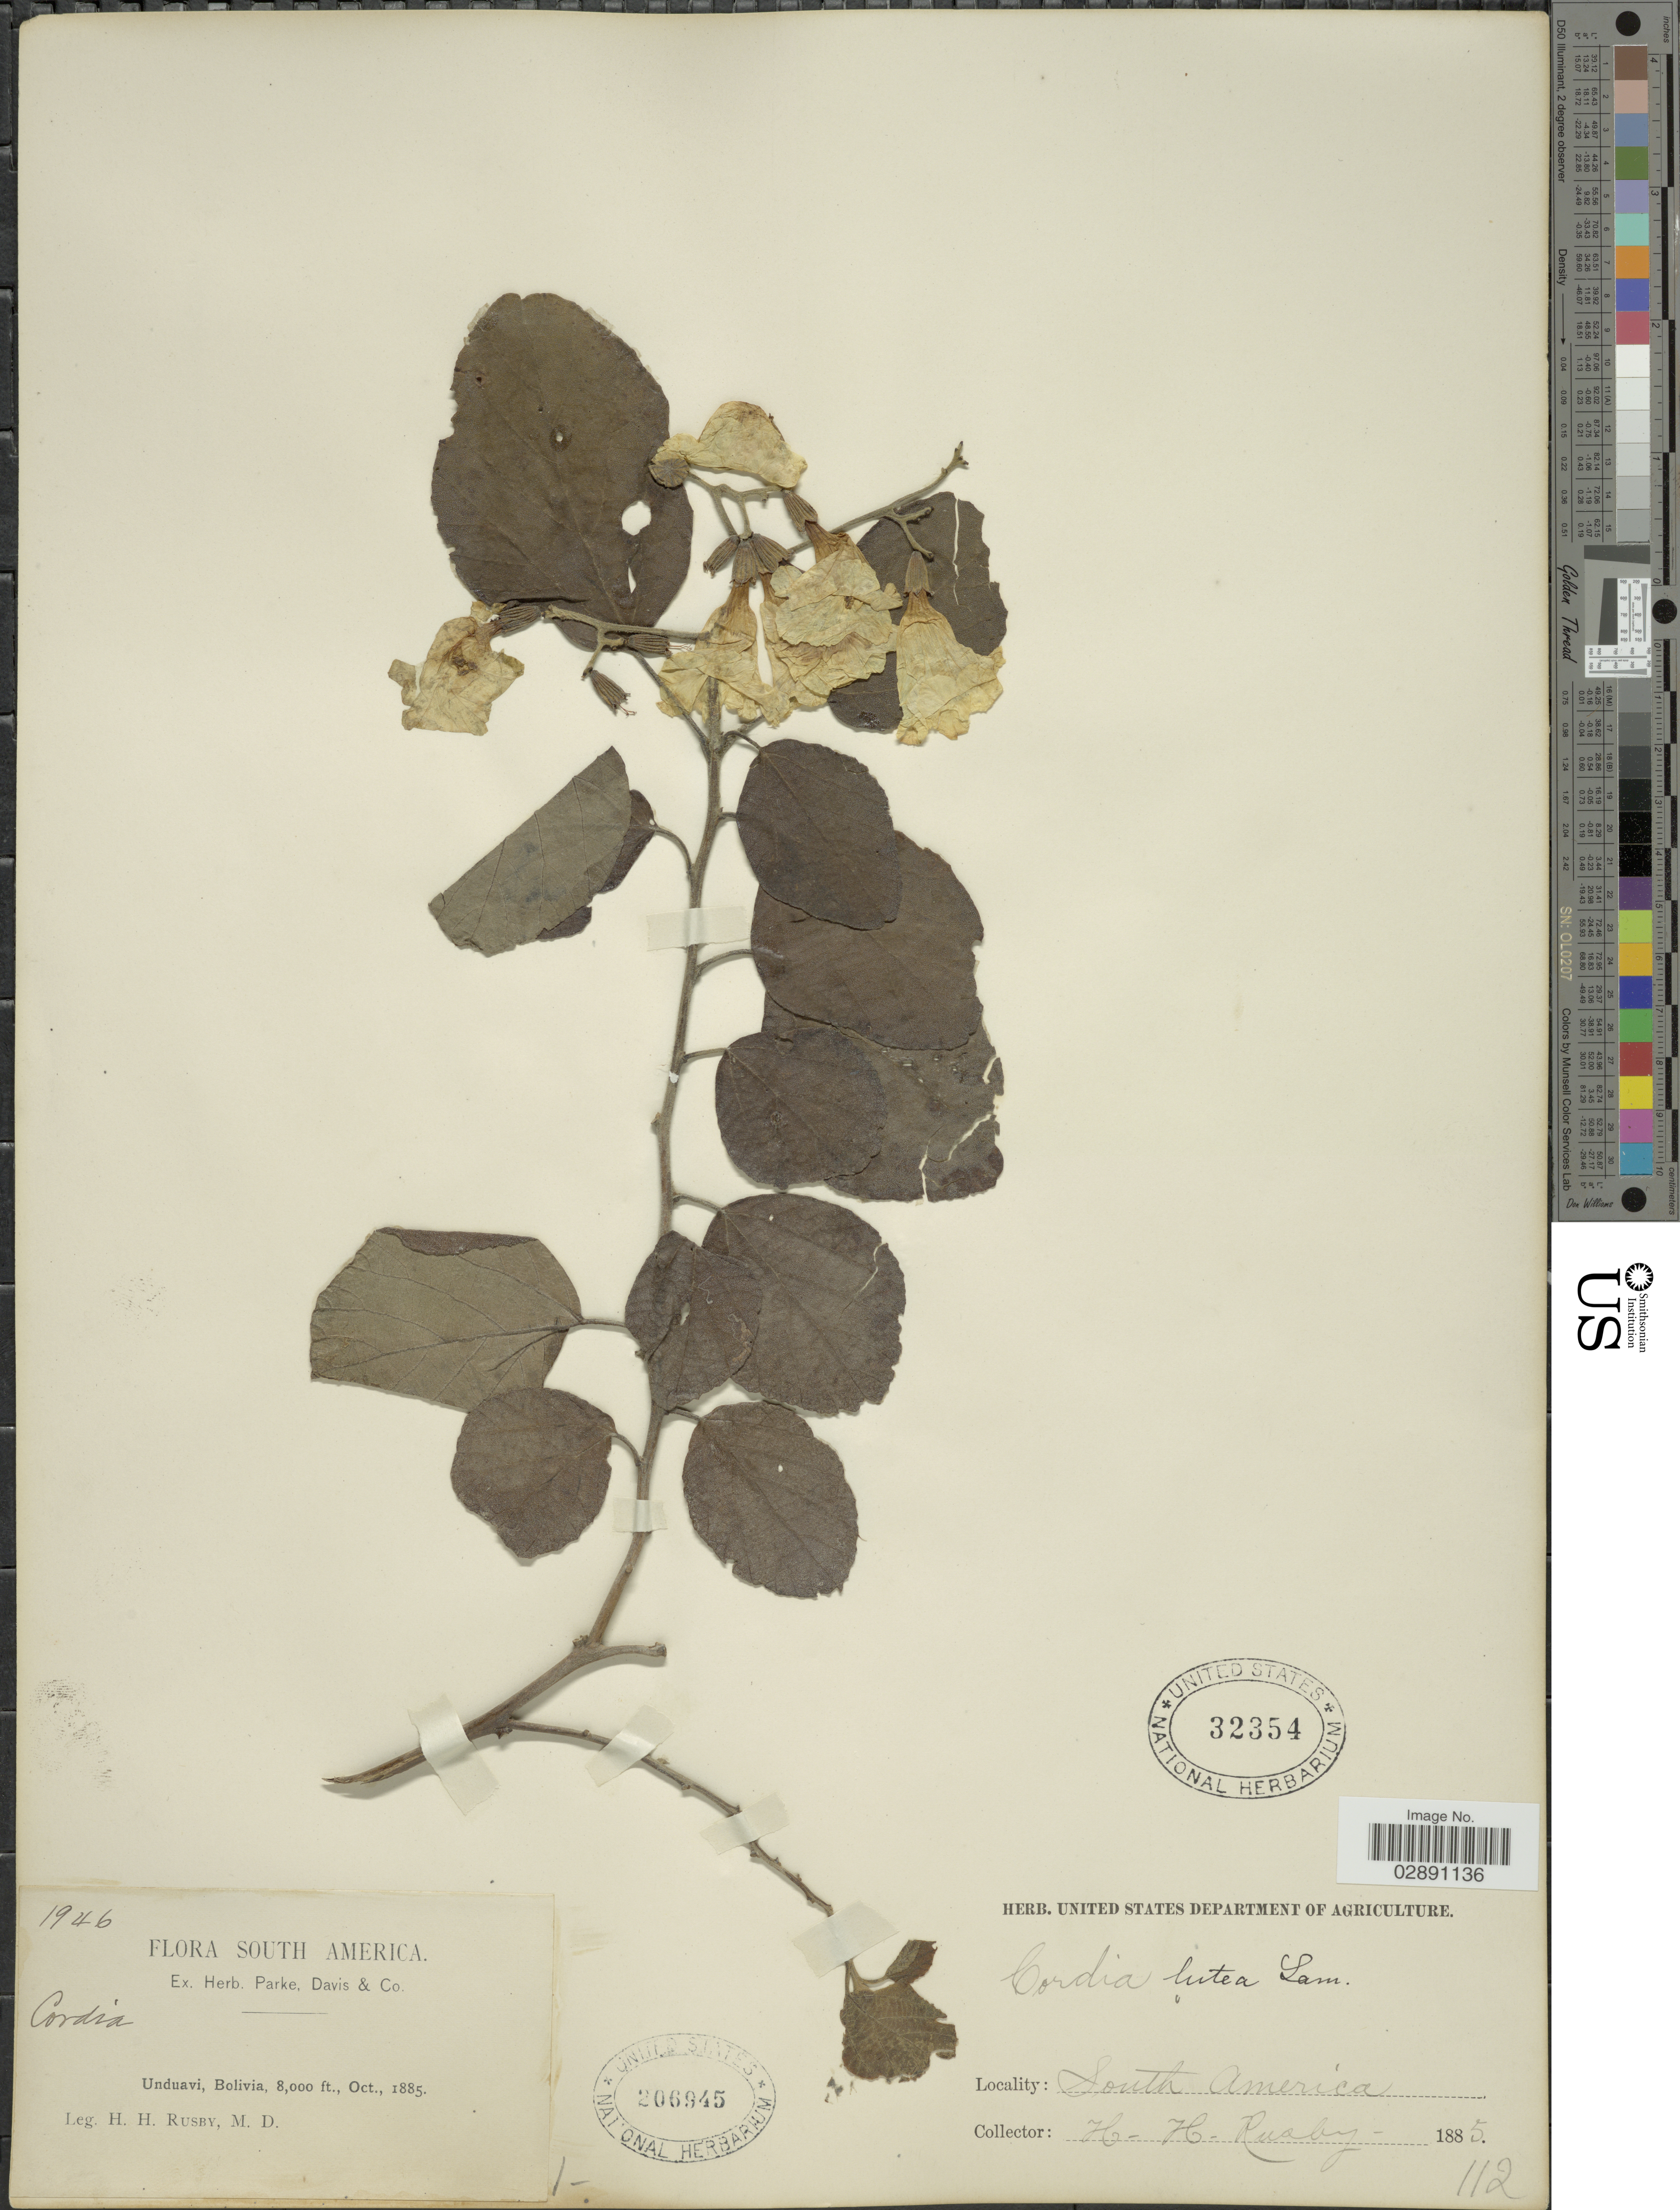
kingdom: Plantae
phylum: Tracheophyta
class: Magnoliopsida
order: Boraginales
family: Cordiaceae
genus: Cordia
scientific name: Cordia lutea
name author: Lam.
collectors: H. H. Rusby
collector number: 1946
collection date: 1885-10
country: Bolivia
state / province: La Paz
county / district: Nor Yungas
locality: Unduavi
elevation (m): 2438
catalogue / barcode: US 32354